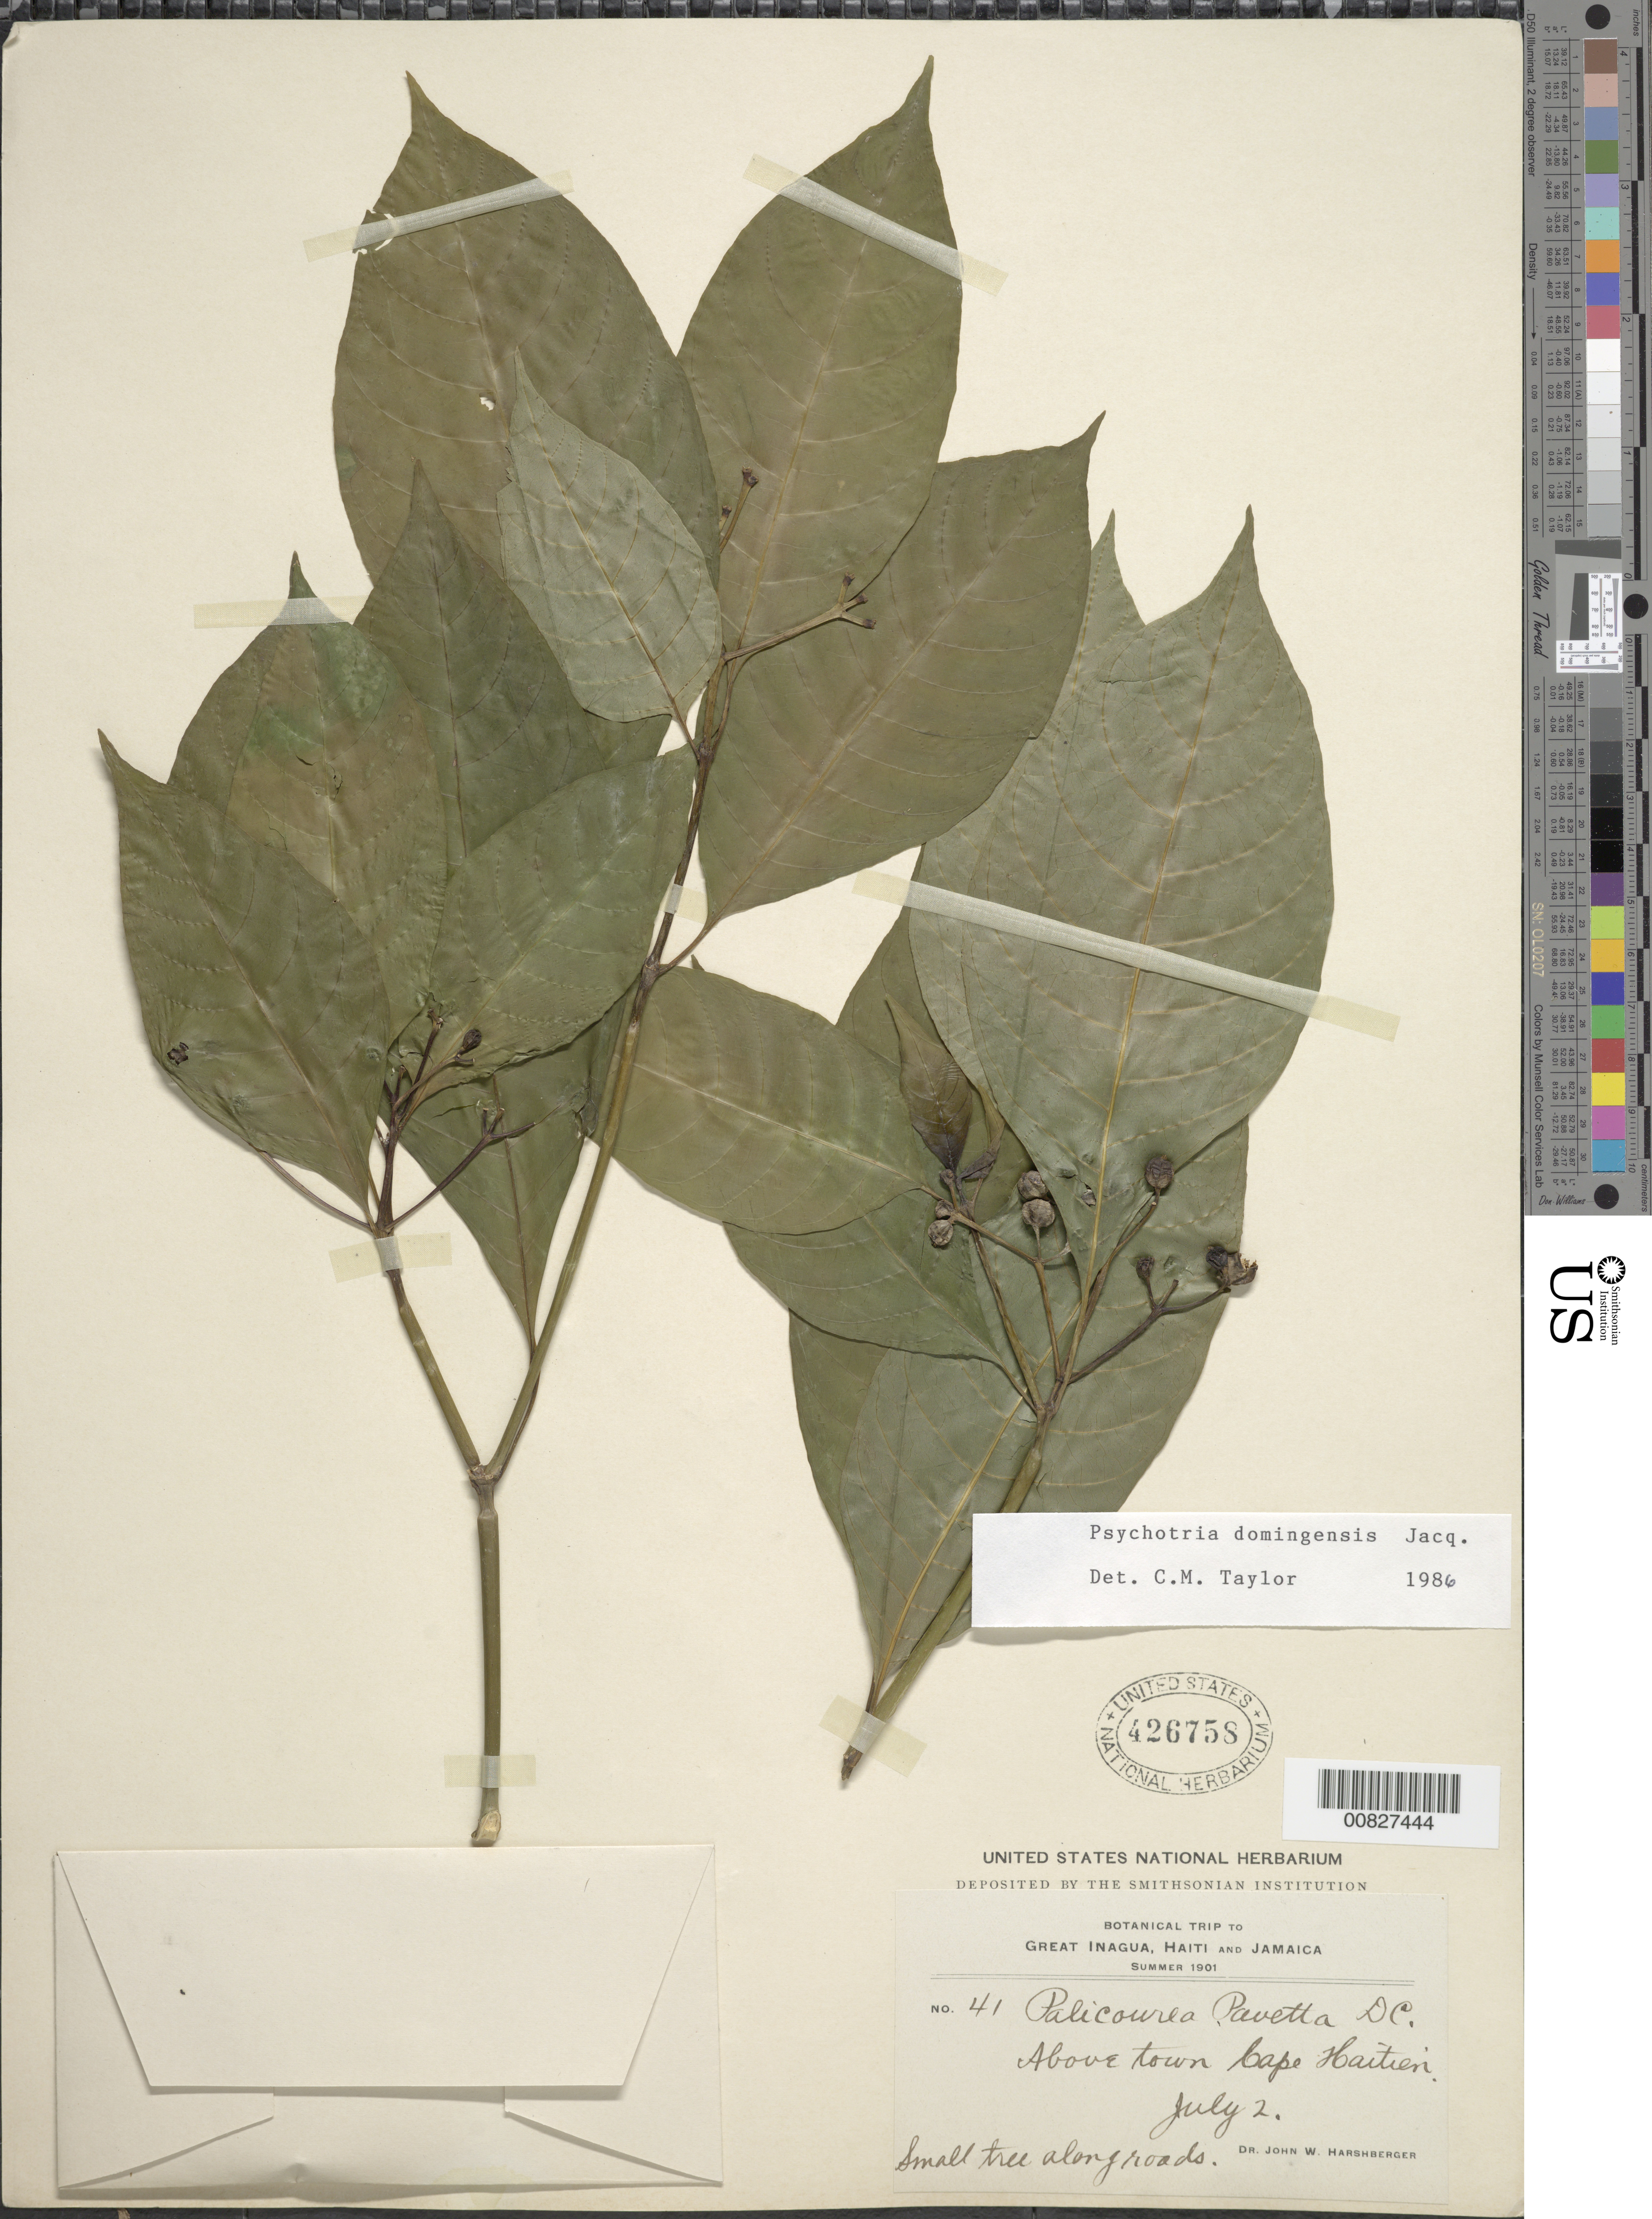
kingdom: Plantae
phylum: Tracheophyta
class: Magnoliopsida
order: Gentianales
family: Rubiaceae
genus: Psychotria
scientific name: Psychotria domingensis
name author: Jacq.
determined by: Taylor, Charlotte M.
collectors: J. A. Harshberger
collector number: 41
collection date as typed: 1901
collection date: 1901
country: Haiti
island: Hispaniola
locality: Above town of Cape Haitien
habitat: Along roads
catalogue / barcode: US 426758